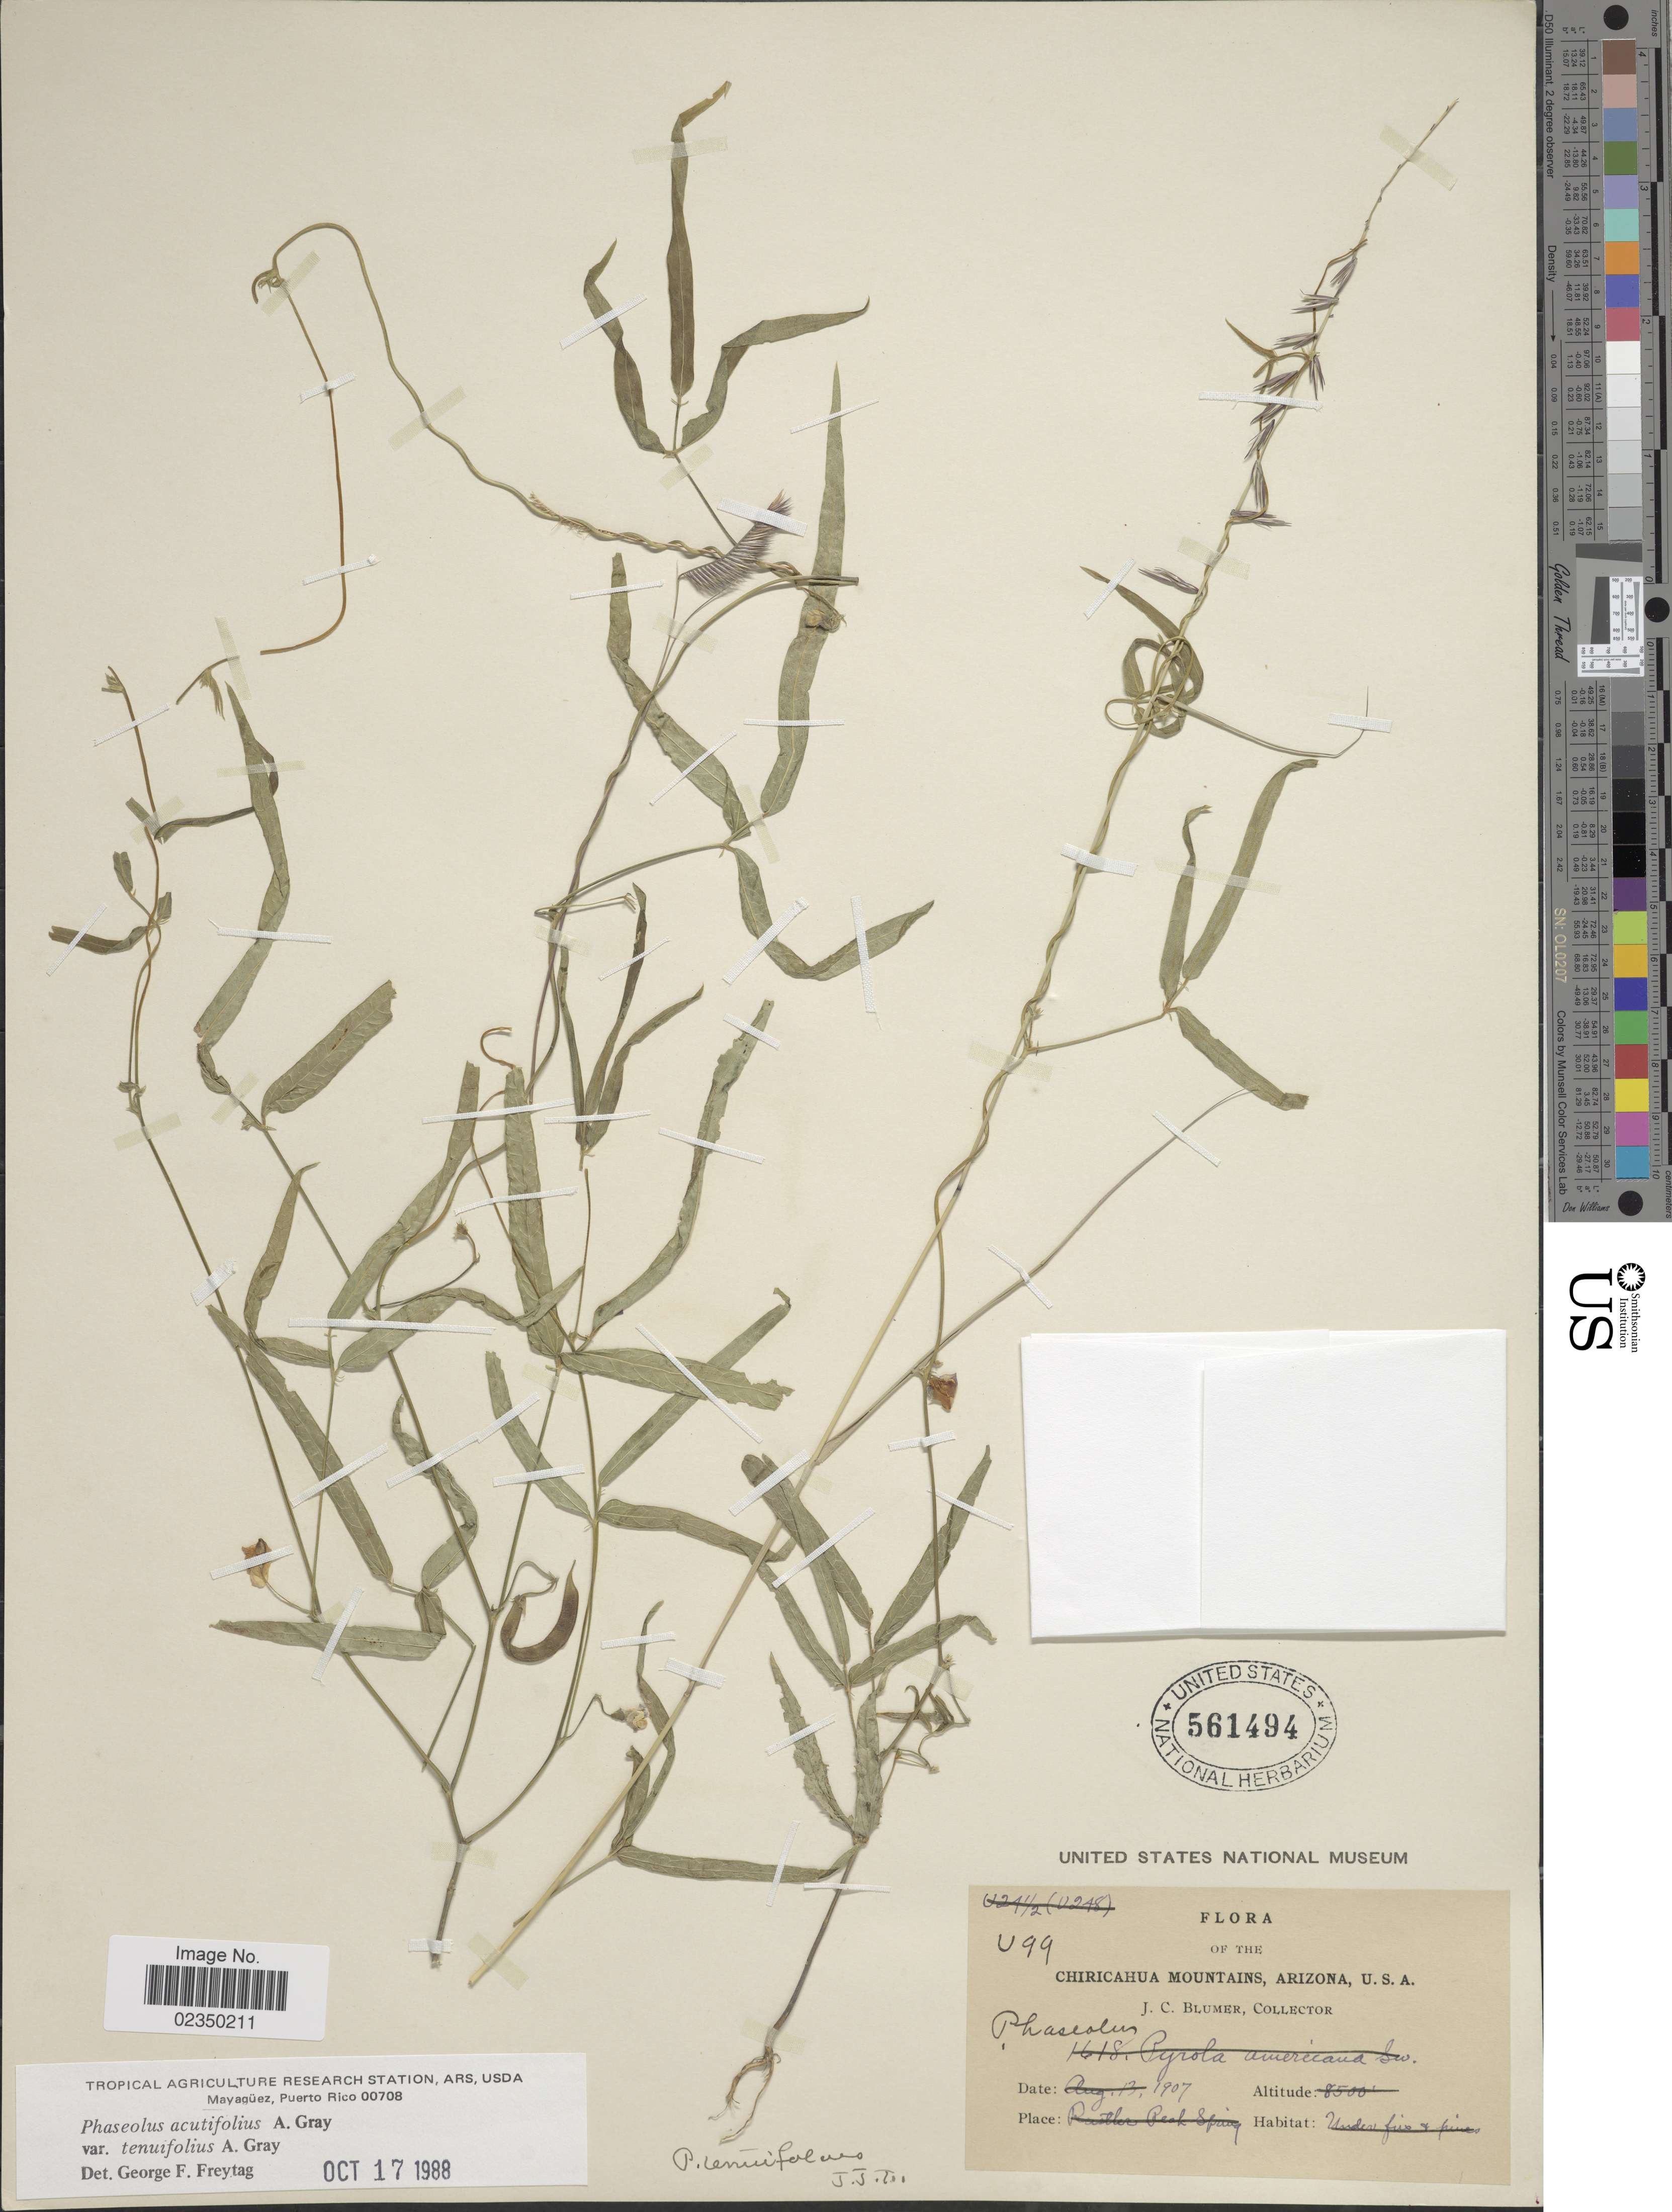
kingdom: Plantae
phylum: Tracheophyta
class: Magnoliopsida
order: Fabales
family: Fabaceae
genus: Phaseolus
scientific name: Phaseolus acutifolius var. tenuifolius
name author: A. Gray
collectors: J. C. Blumer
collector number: V99?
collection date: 1907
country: United States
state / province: Arizona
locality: Chiricahua Mountains, U.S.A.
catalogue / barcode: US 561494